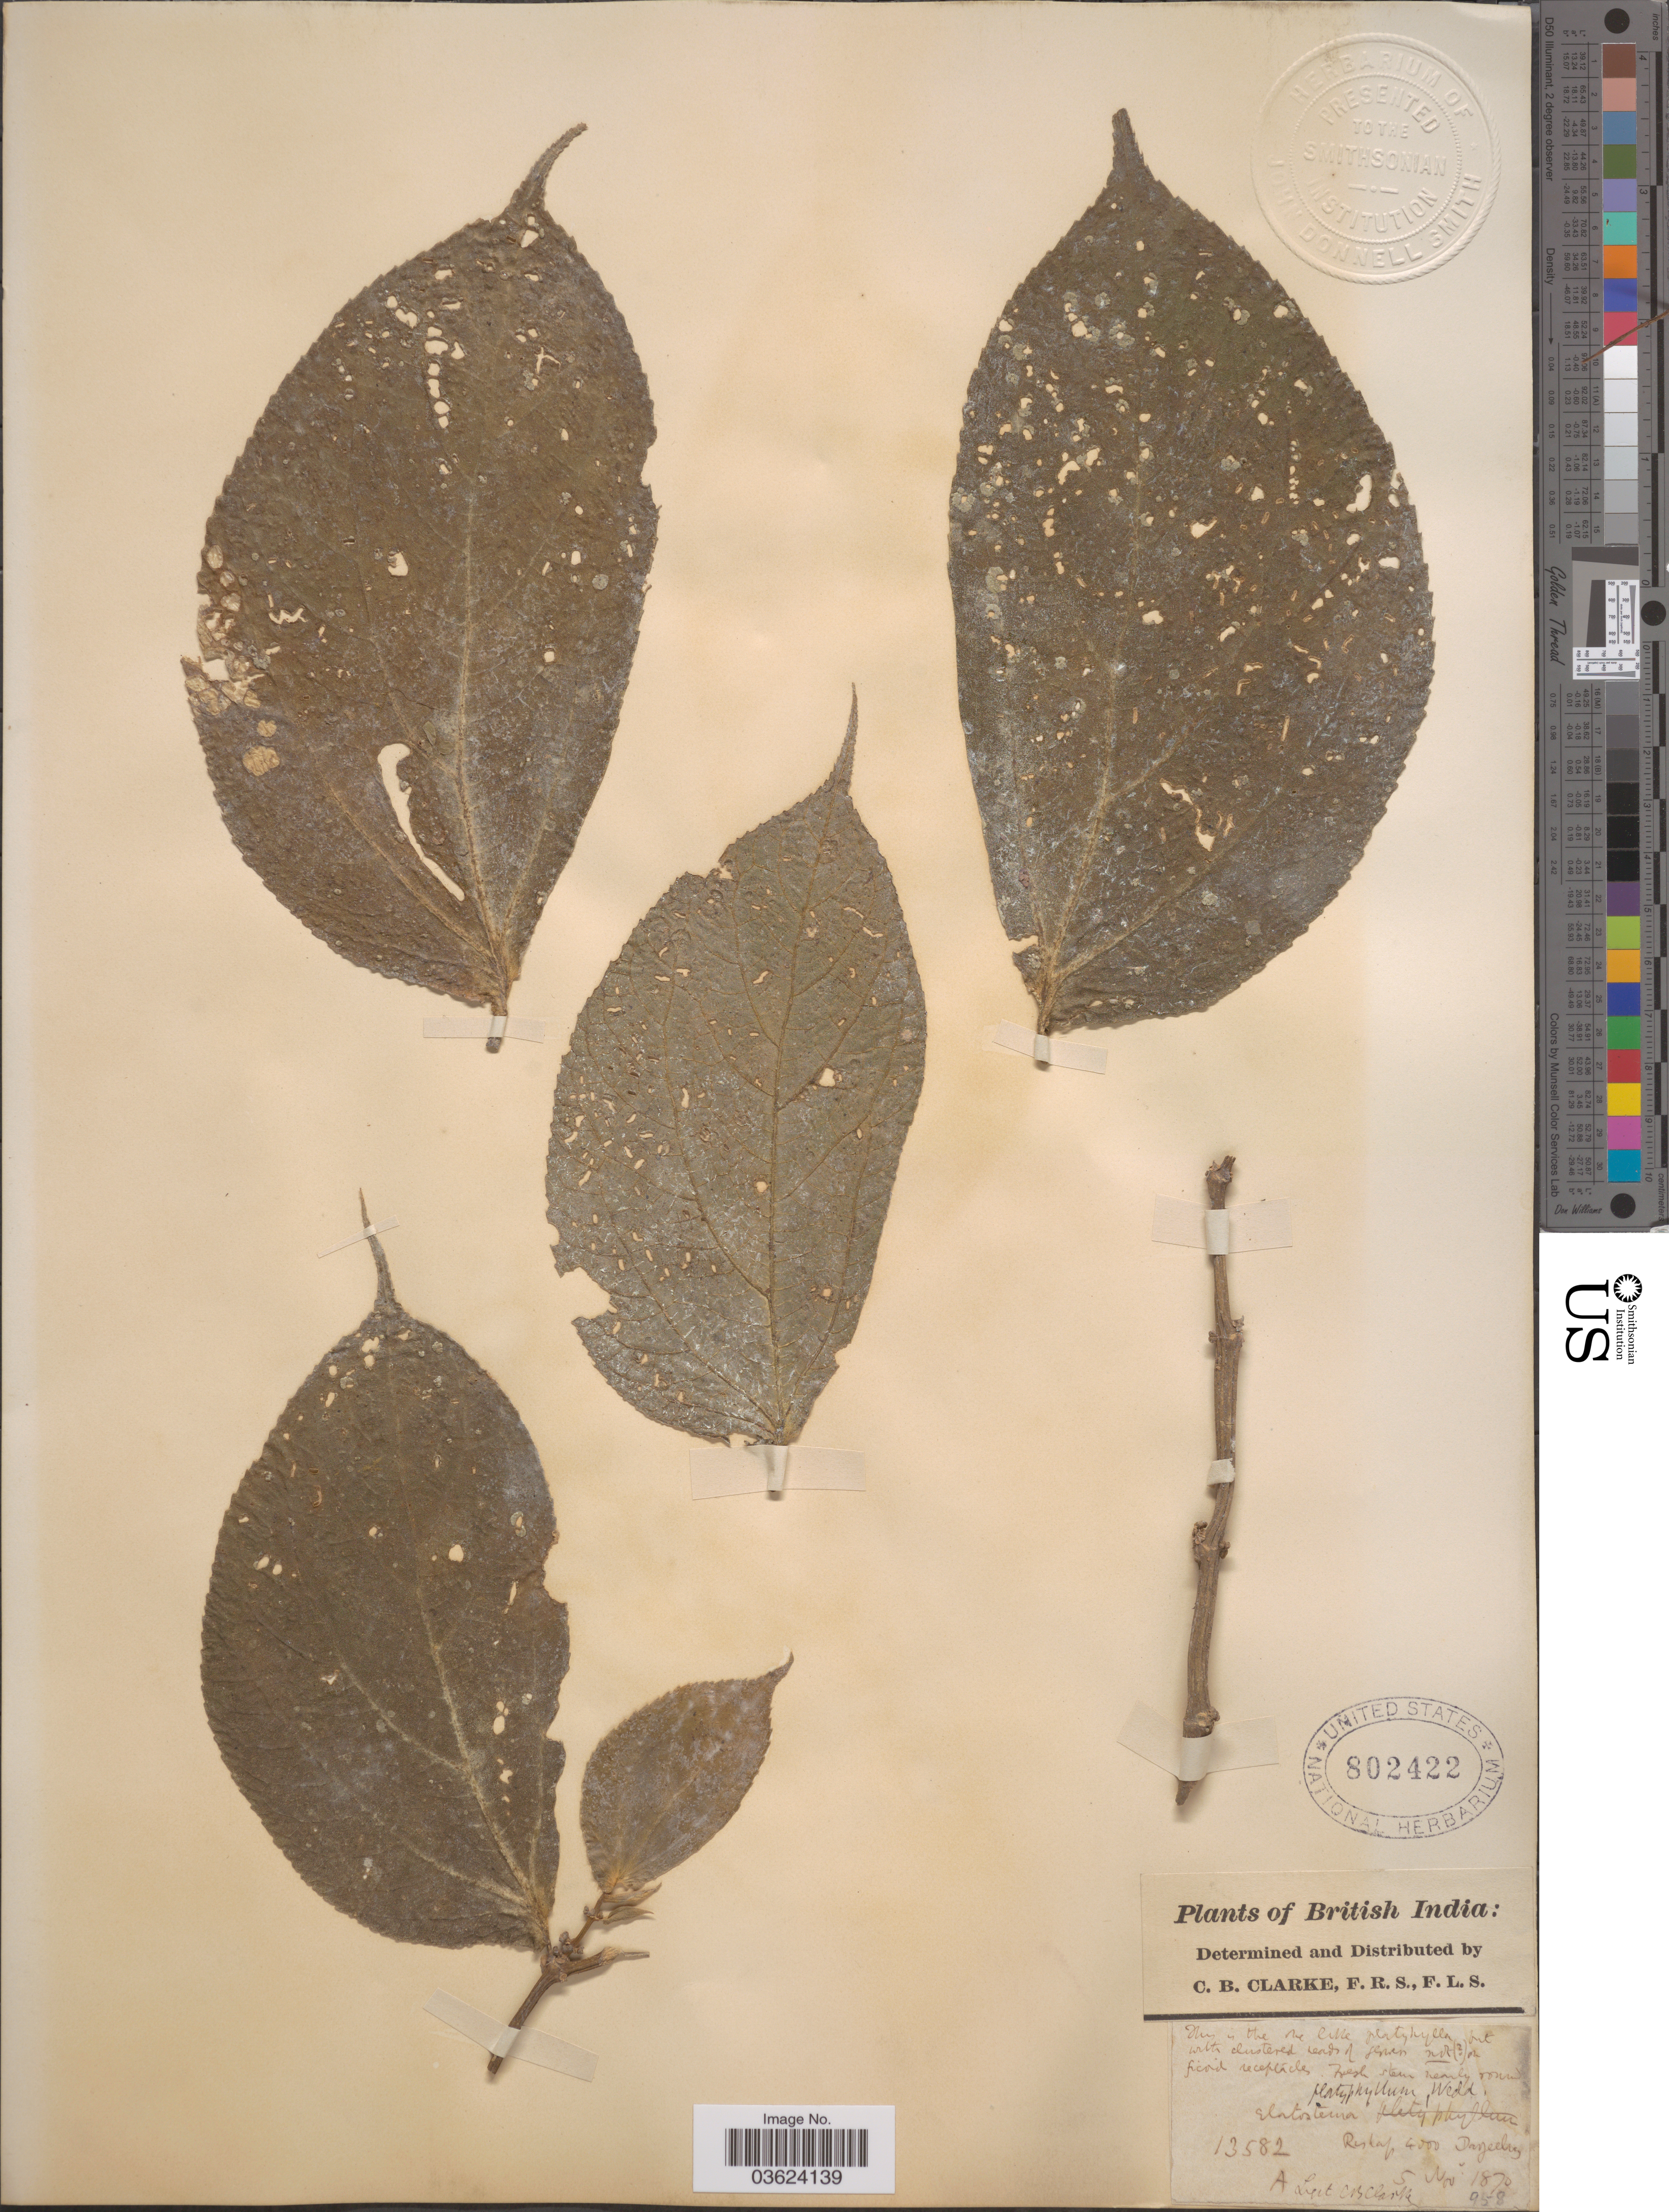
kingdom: Plantae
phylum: Tracheophyta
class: Magnoliopsida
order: Rosales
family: Urticaceae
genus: Elatostema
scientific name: Elatostema platyphyllum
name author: Wedd.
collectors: C. B. Clarke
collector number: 13582A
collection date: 1870-11-05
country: India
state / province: West Bengal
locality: British India. Rishop Darjeeling.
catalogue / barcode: US 802422